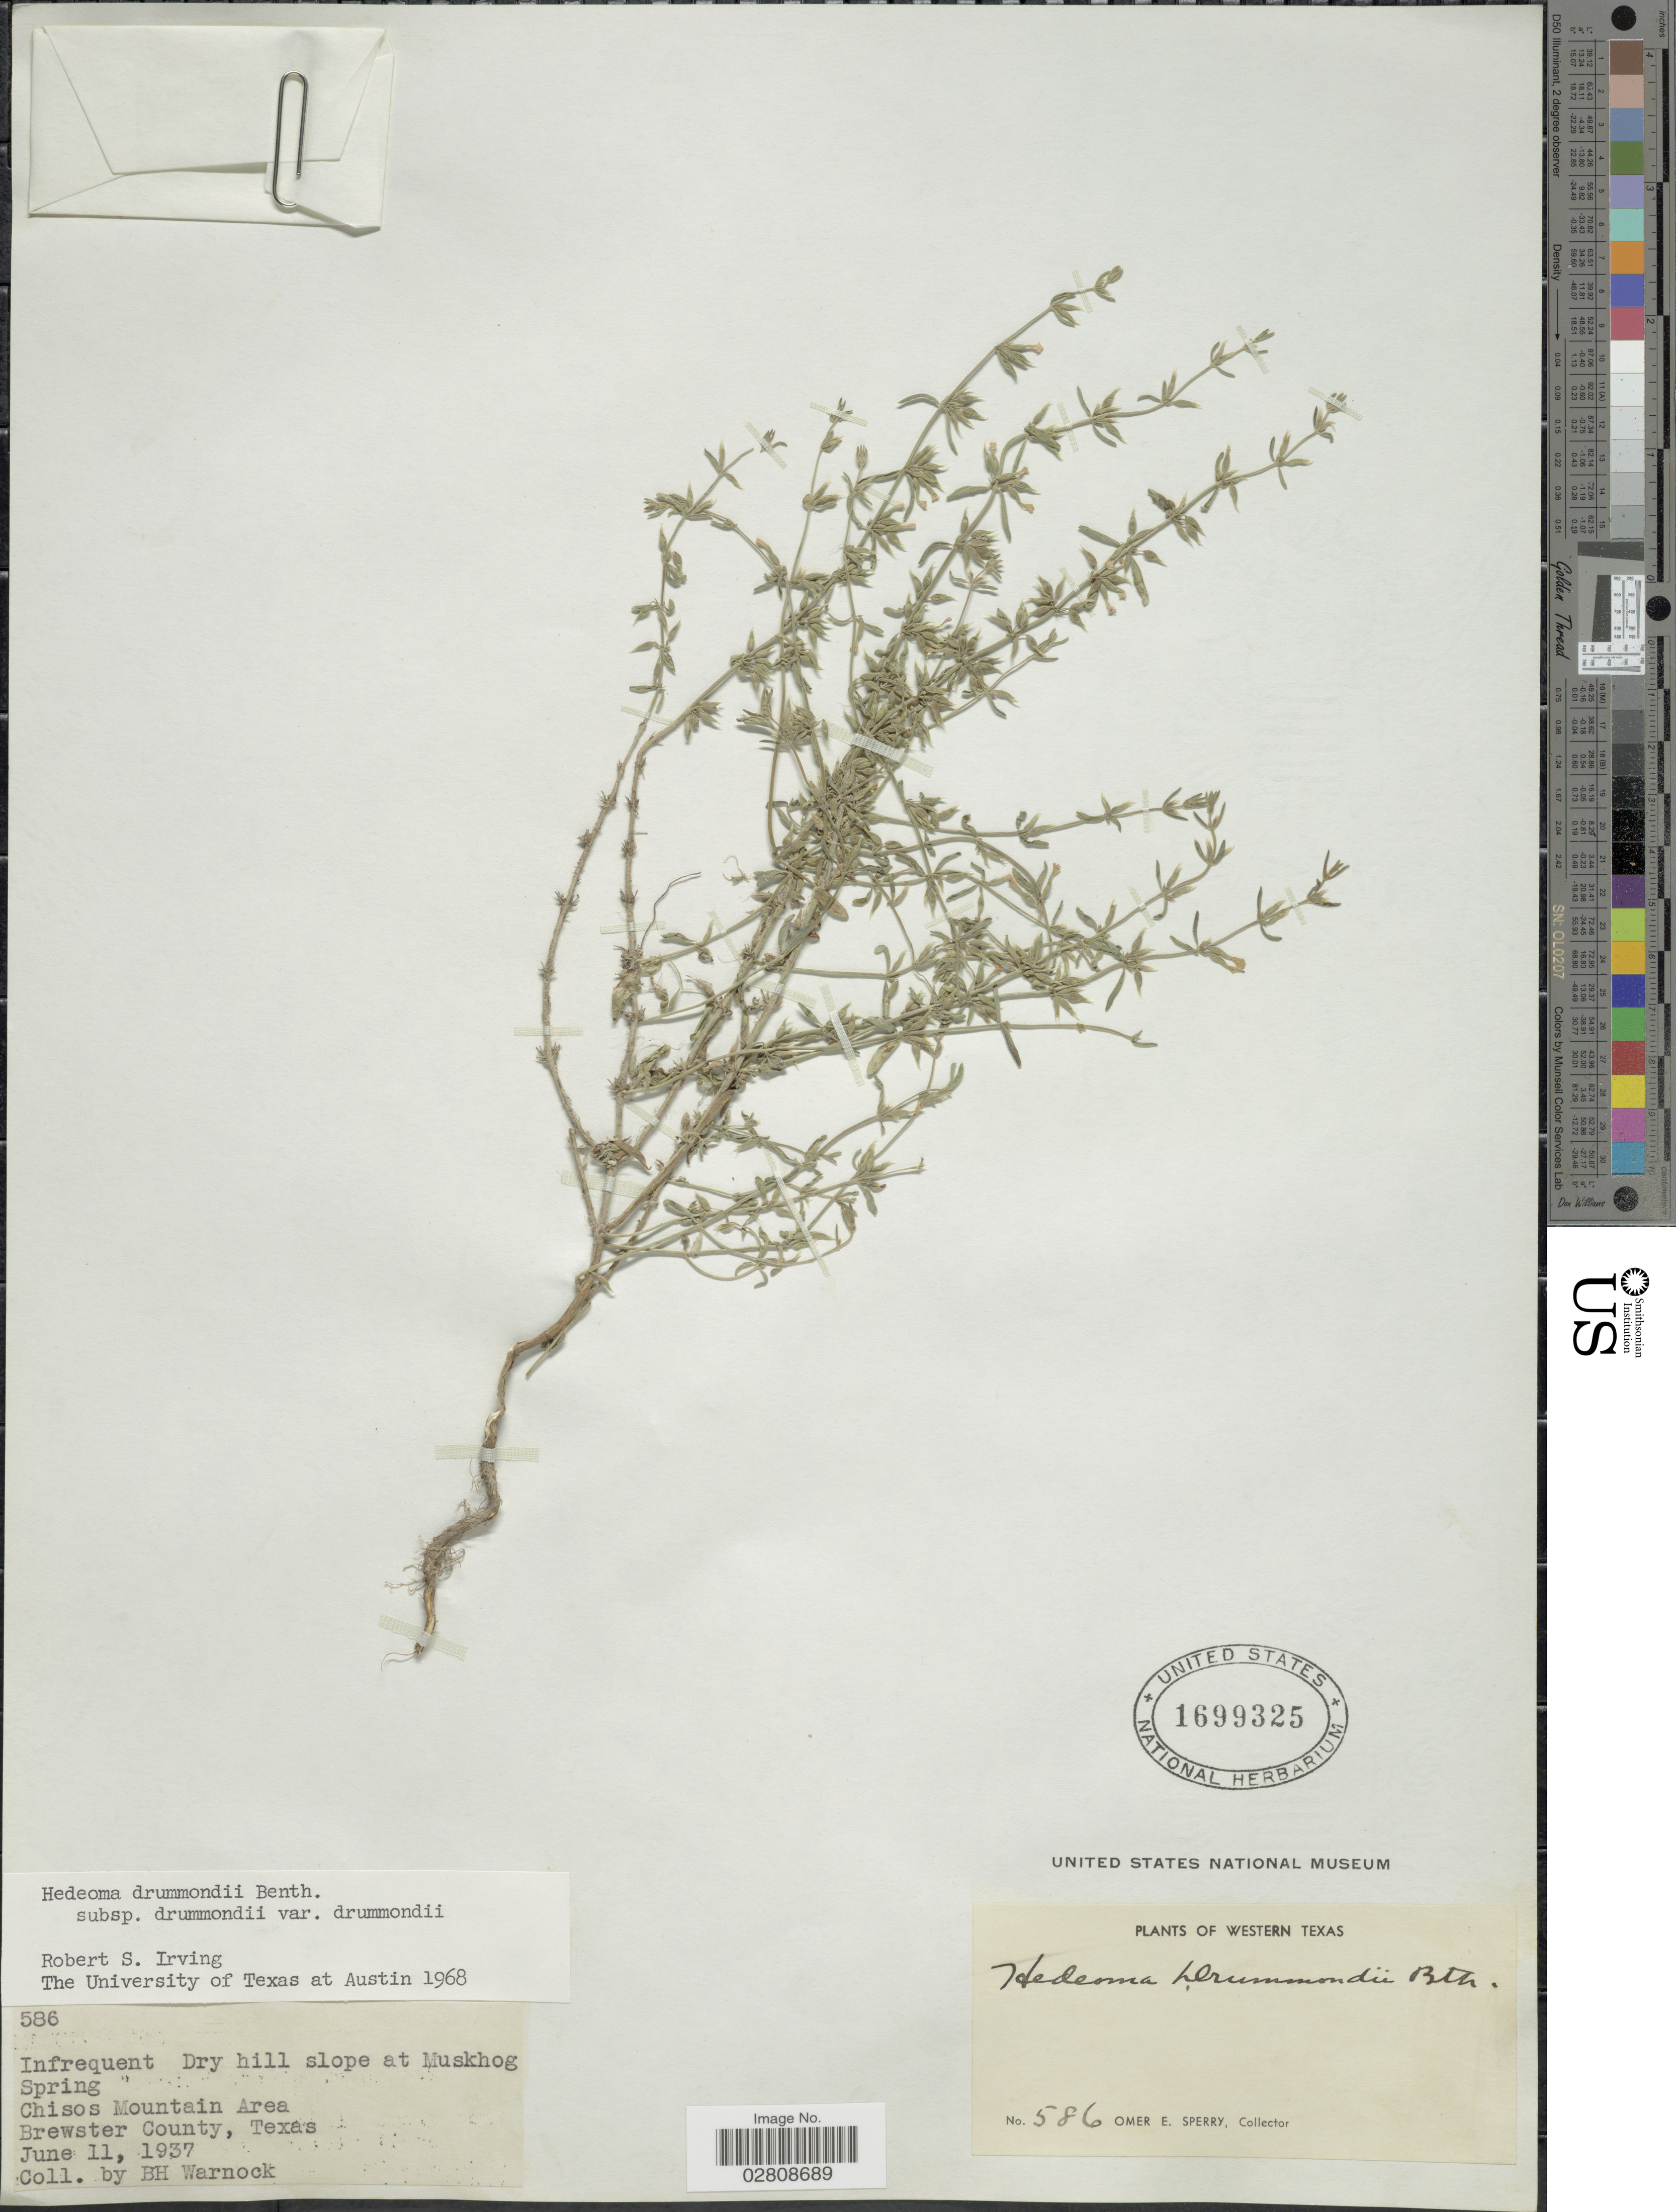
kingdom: Plantae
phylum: Tracheophyta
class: Magnoliopsida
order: Lamiales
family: Lamiaceae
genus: Hedeoma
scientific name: Hedeoma drummondii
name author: Benth.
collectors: B. H. Warnock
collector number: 586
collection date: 1937-06-11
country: United States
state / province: Texas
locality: Western Texas. Infrequent Dry hill slope at Muskhog Spring, Chisos Mountain Area, Brewster County.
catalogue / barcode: US 1699325